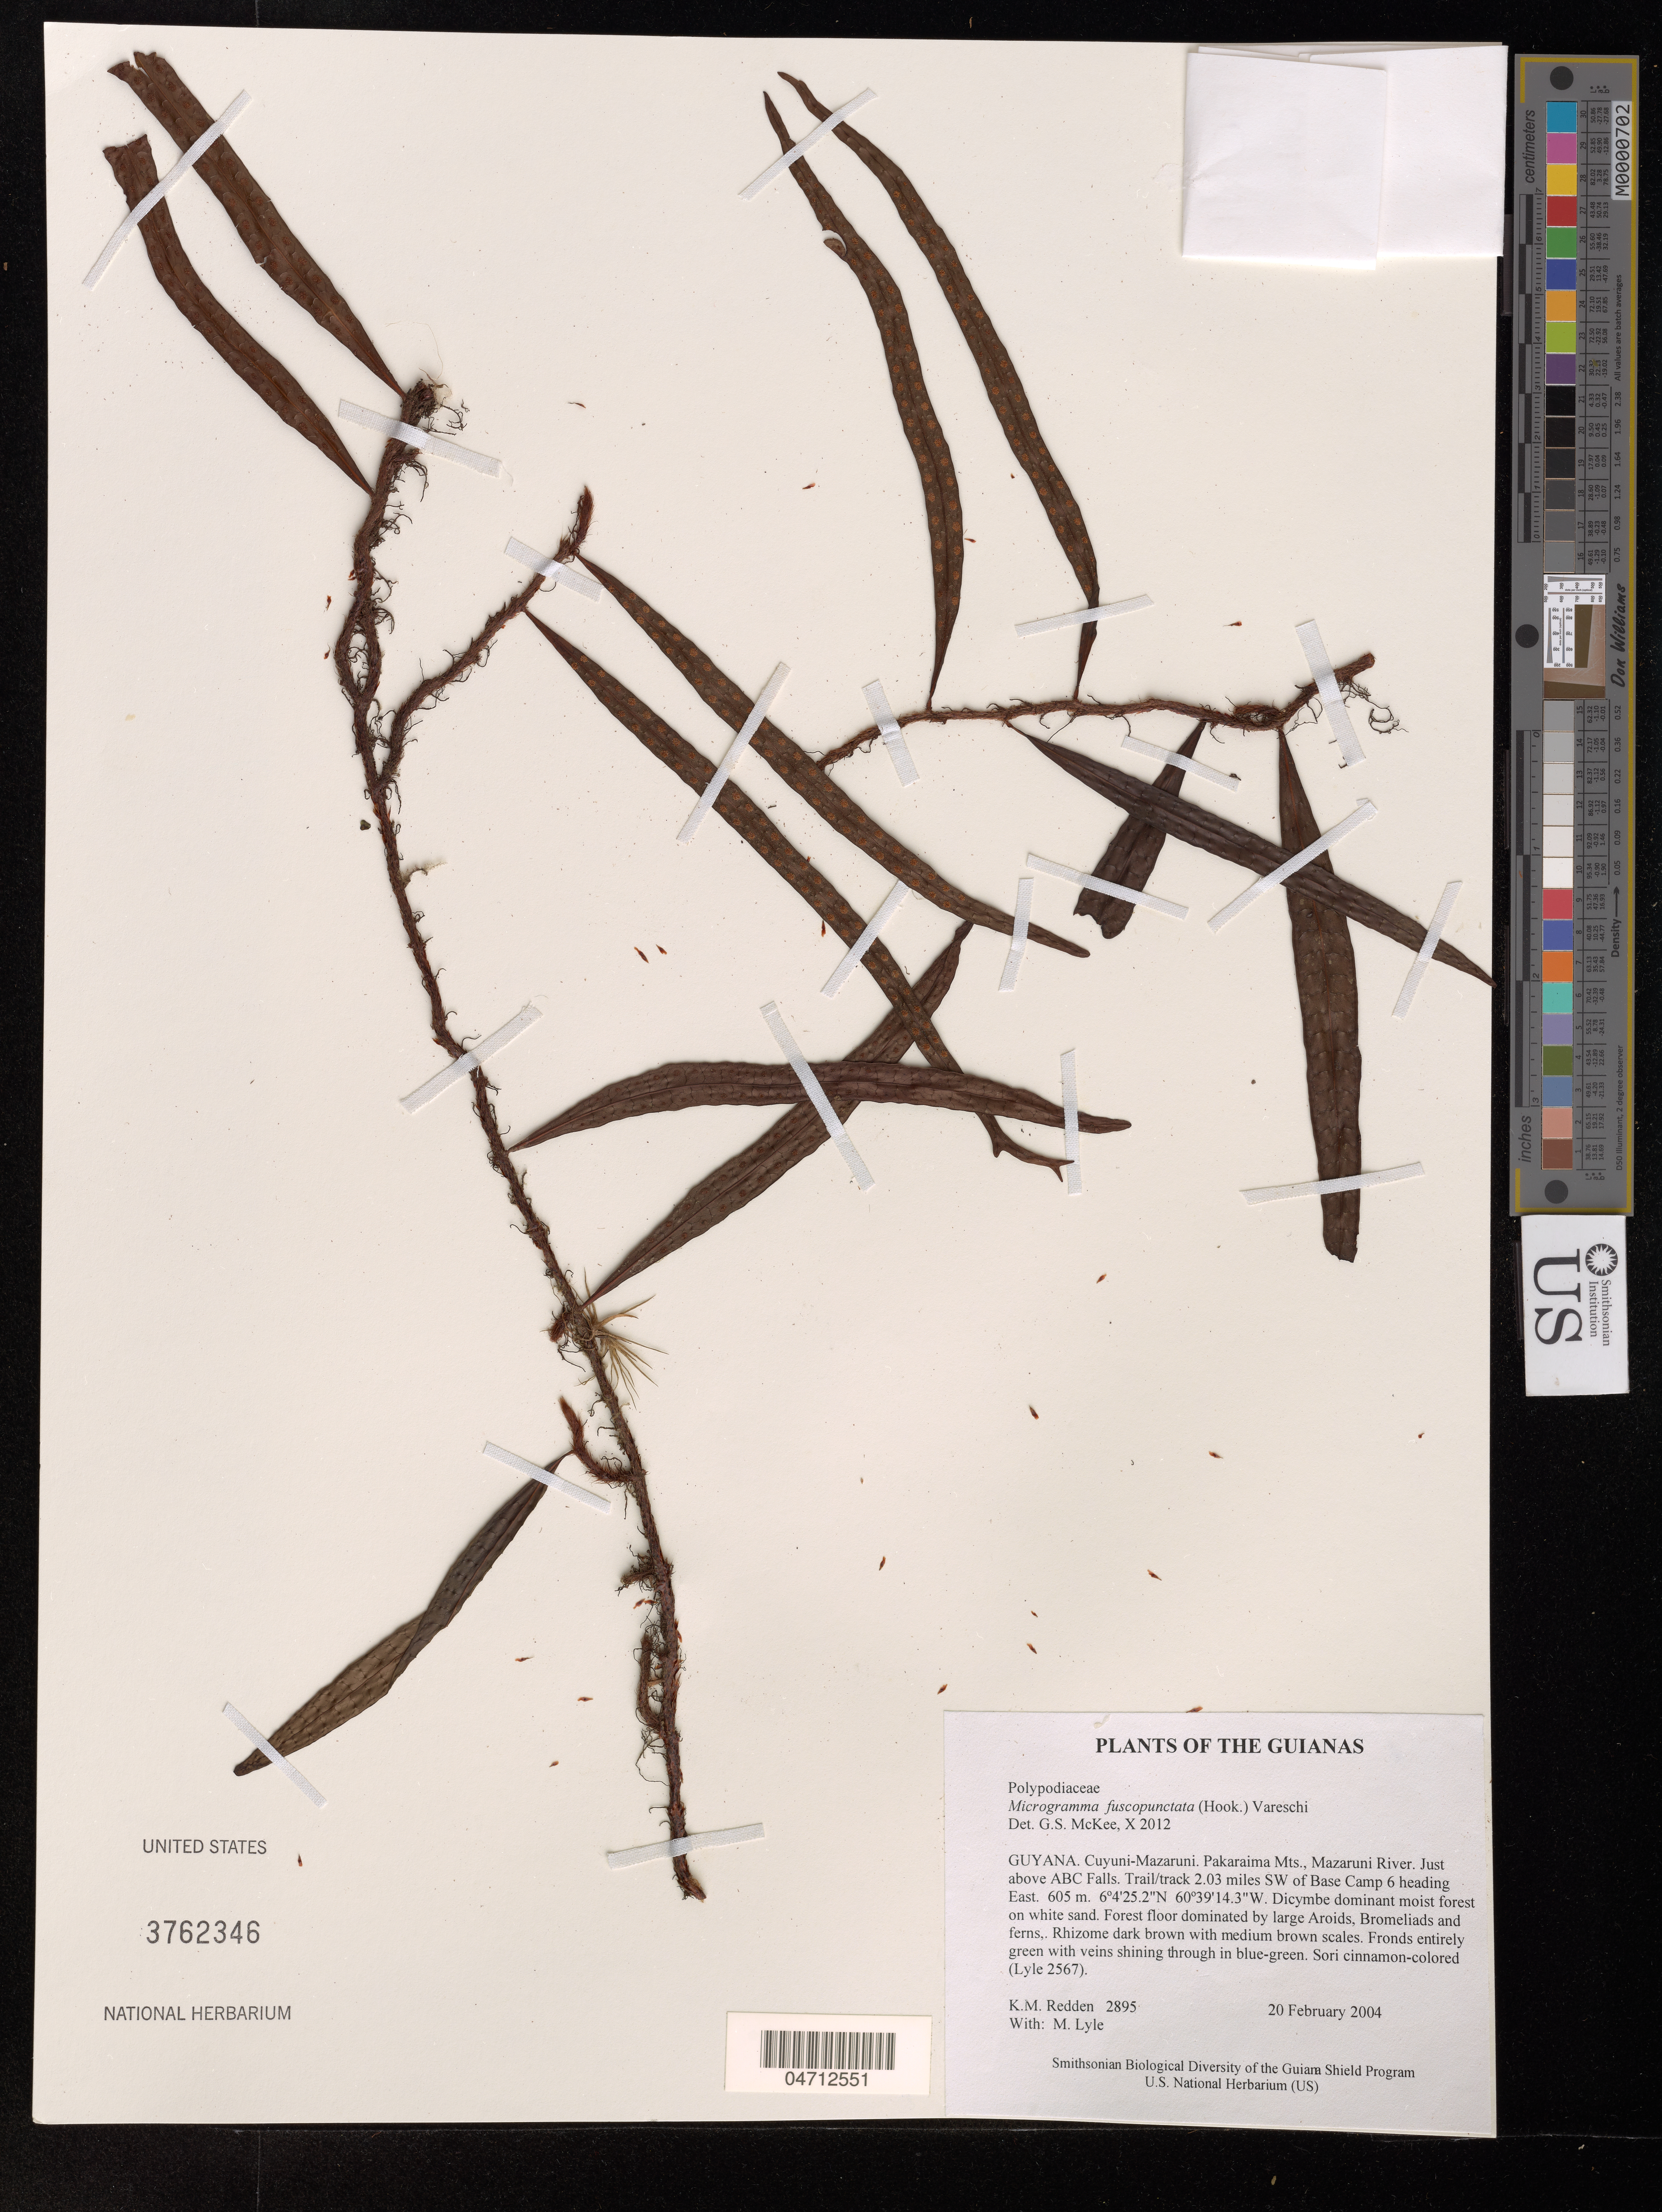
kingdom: Plantae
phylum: Tracheophyta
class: Polypodiopsida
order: Hymenophyllales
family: Hymenophyllaceae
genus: Trichomanes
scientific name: Trichomanes sp.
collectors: K. M. Redden & M. Lyle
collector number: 2895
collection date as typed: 20 February 2004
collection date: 2004-02-20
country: Guyana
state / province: Cuyuni-Mazaruni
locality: Pakaraima Mts., Mazaruni River. Just above ABC Falls. Trail/track 2.03 miles SW of Base Camp 6 heading East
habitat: Dicymbe dominant moist forest on white sand. Forest floor dominated by large Aroids, Bromeliads and ferns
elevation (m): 605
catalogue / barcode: US 3762346